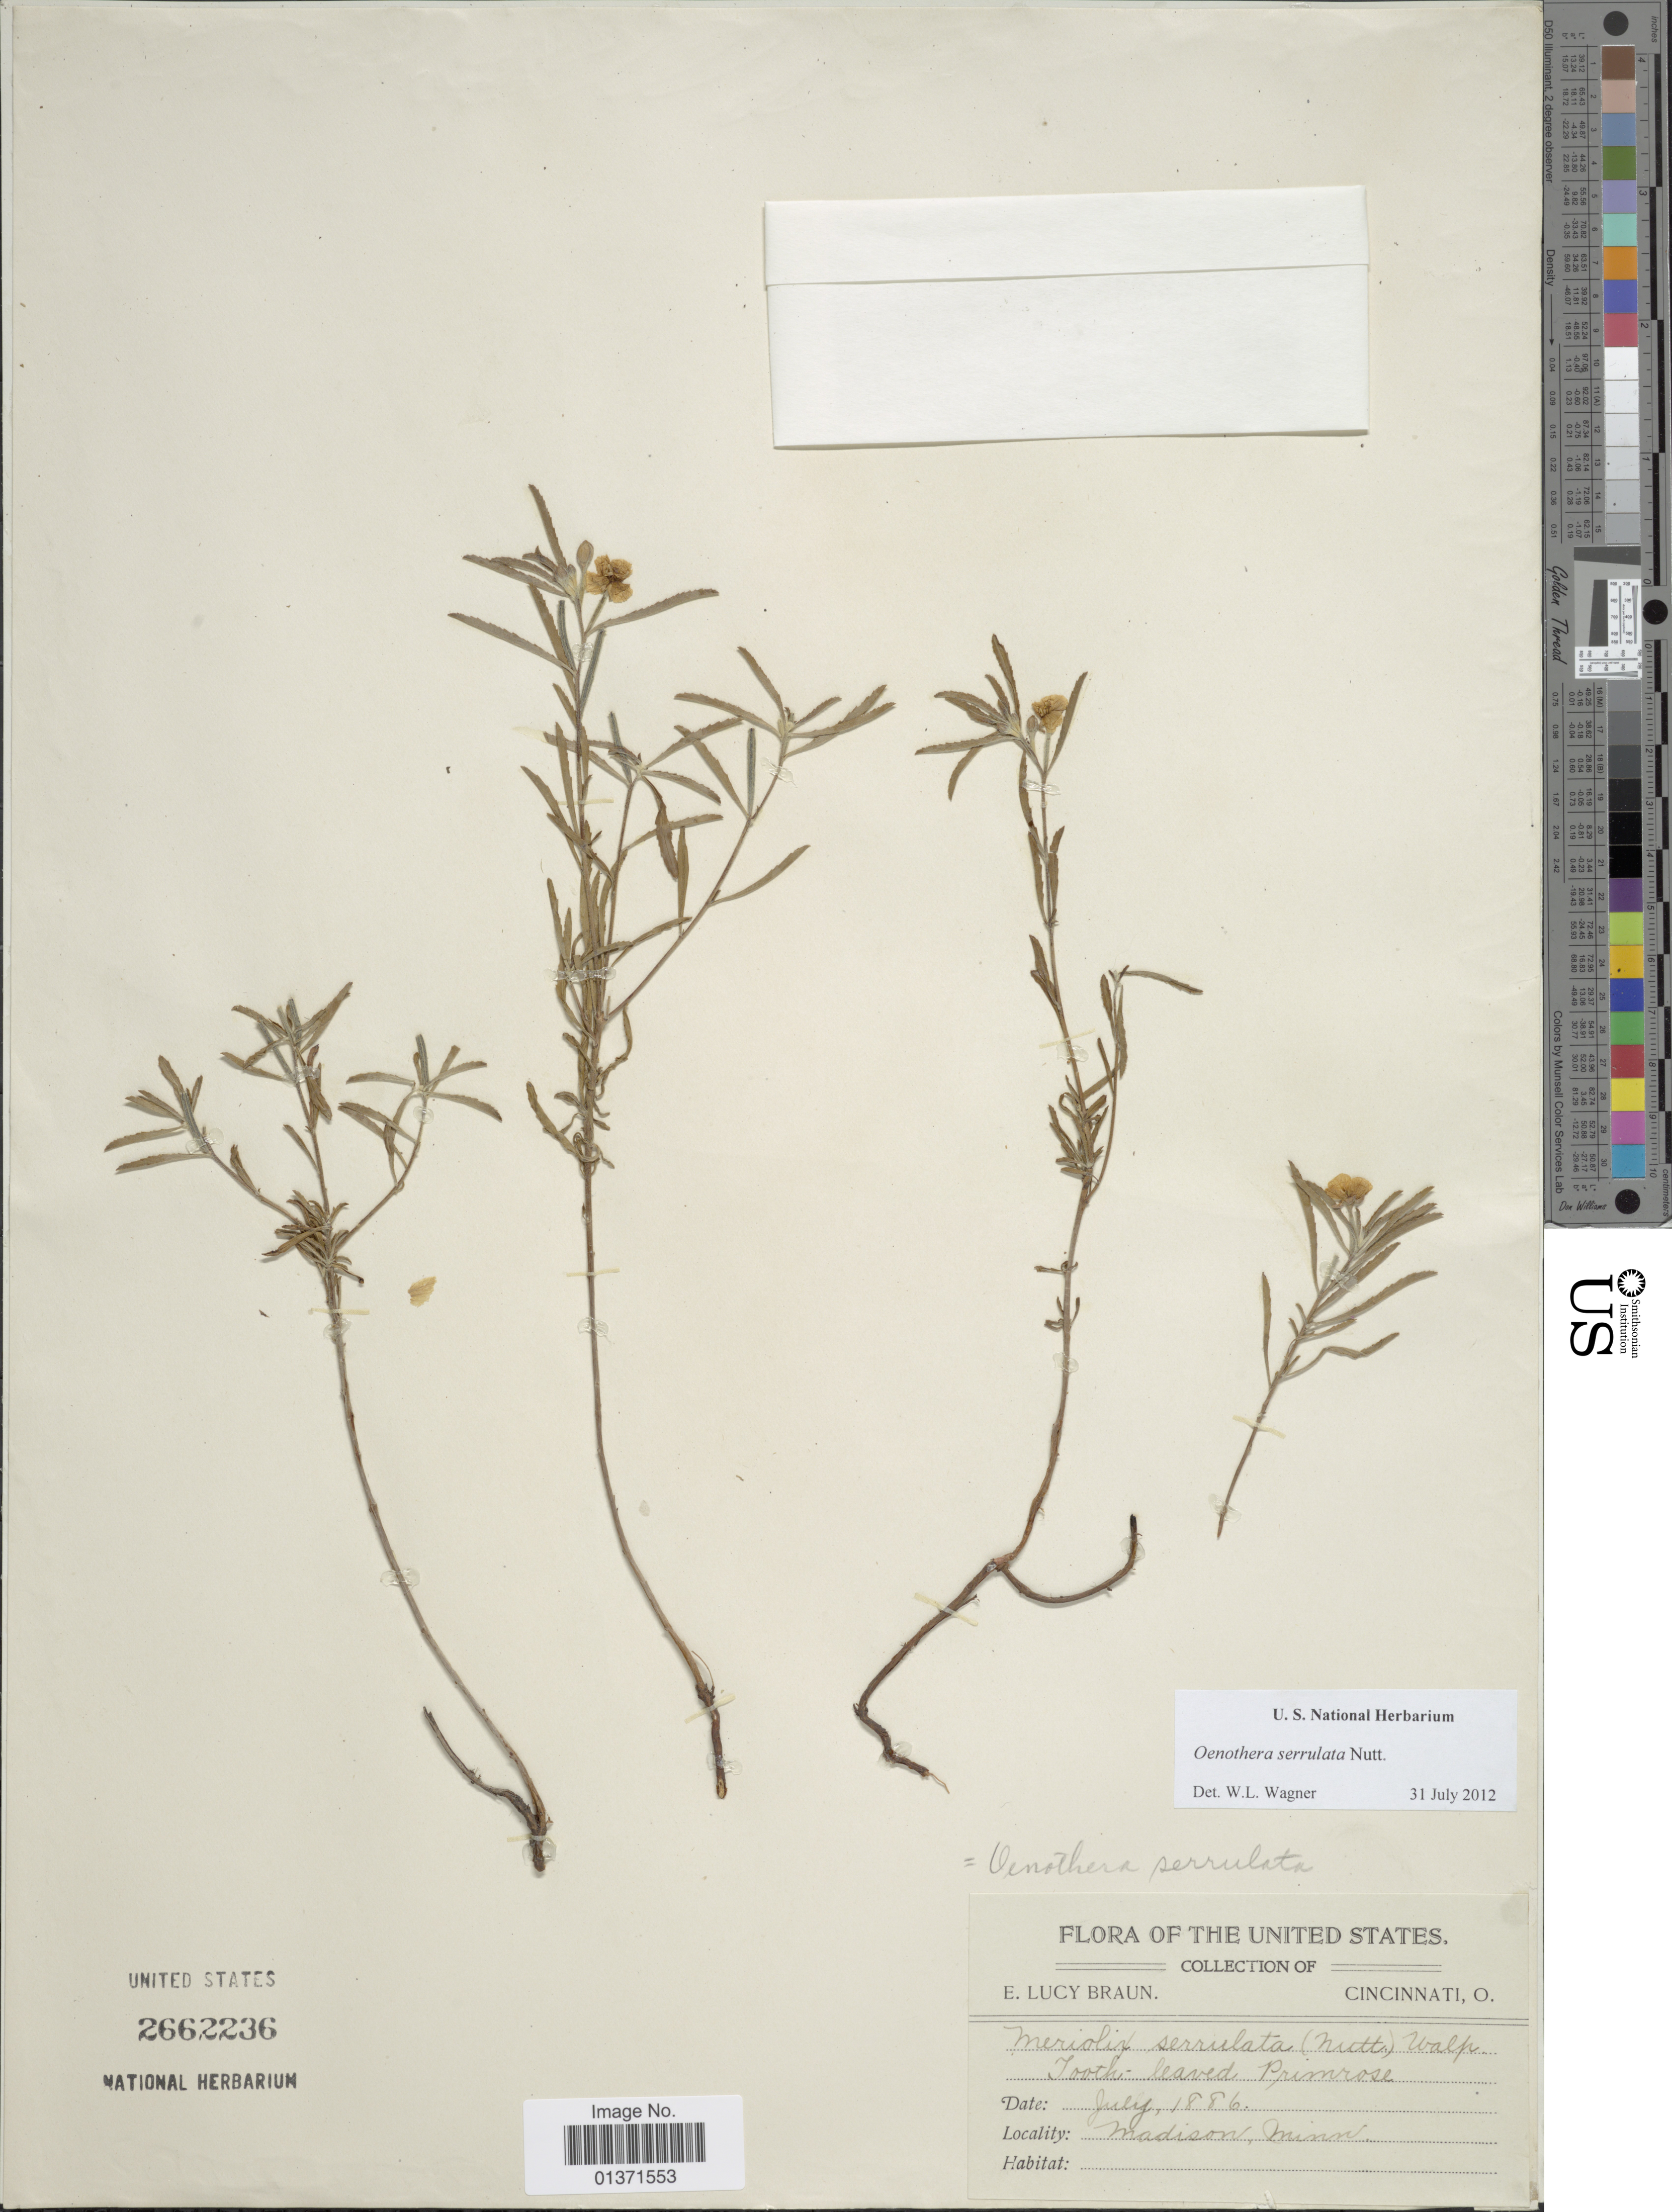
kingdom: Plantae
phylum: Tracheophyta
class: Magnoliopsida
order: Myrtales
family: Onagraceae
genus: Oenothera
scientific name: Oenothera serrulata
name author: Nutt.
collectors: E. L. Braun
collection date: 1886-07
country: United States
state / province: Minnesota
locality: Cincinnati, O., Madison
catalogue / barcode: US 2662236